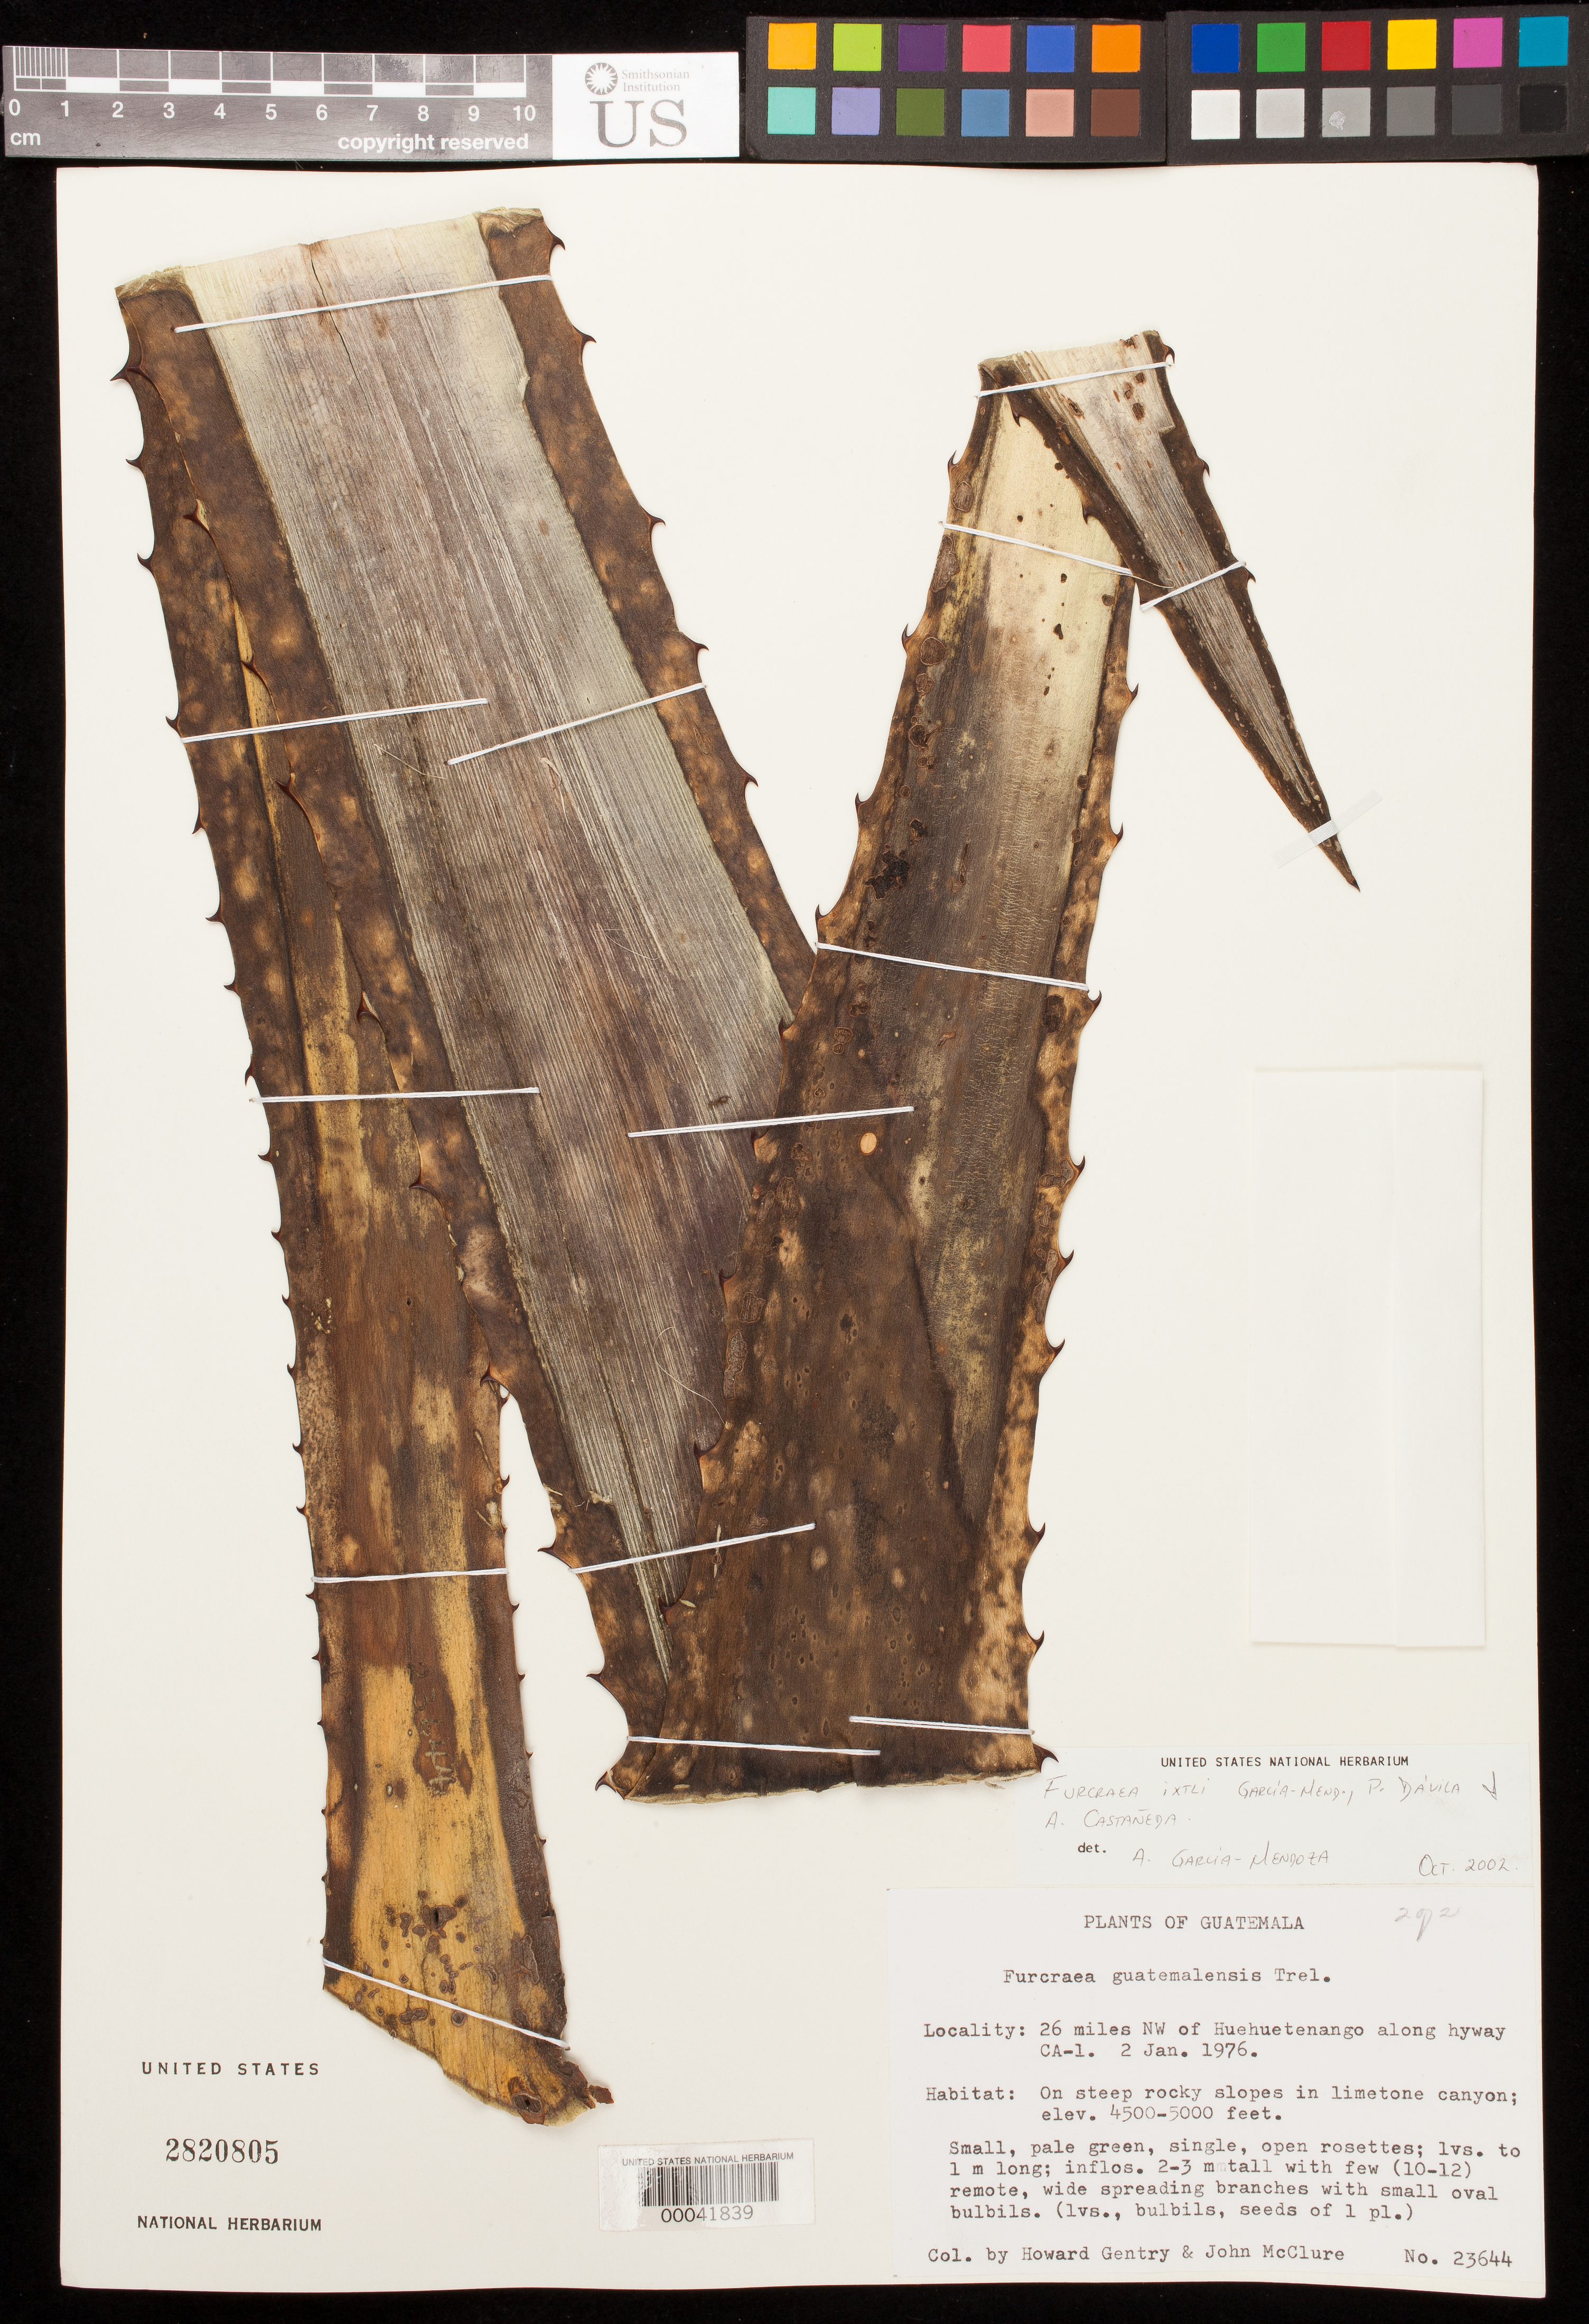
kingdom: Plantae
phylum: Tracheophyta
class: Liliopsida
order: Asparagales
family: Asparagaceae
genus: Furcraea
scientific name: Furcraea ixtli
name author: García-Mend.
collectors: G. Gentry & J. McClure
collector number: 23644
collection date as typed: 02 Jan 1976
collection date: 1976-01-02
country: Guatemala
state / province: Huehuetenango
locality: Huehuetenango, 26 mi NW, along highway CA-1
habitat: Canyon, on steep rocky slopes in limestone.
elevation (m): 1372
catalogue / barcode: US 2820805